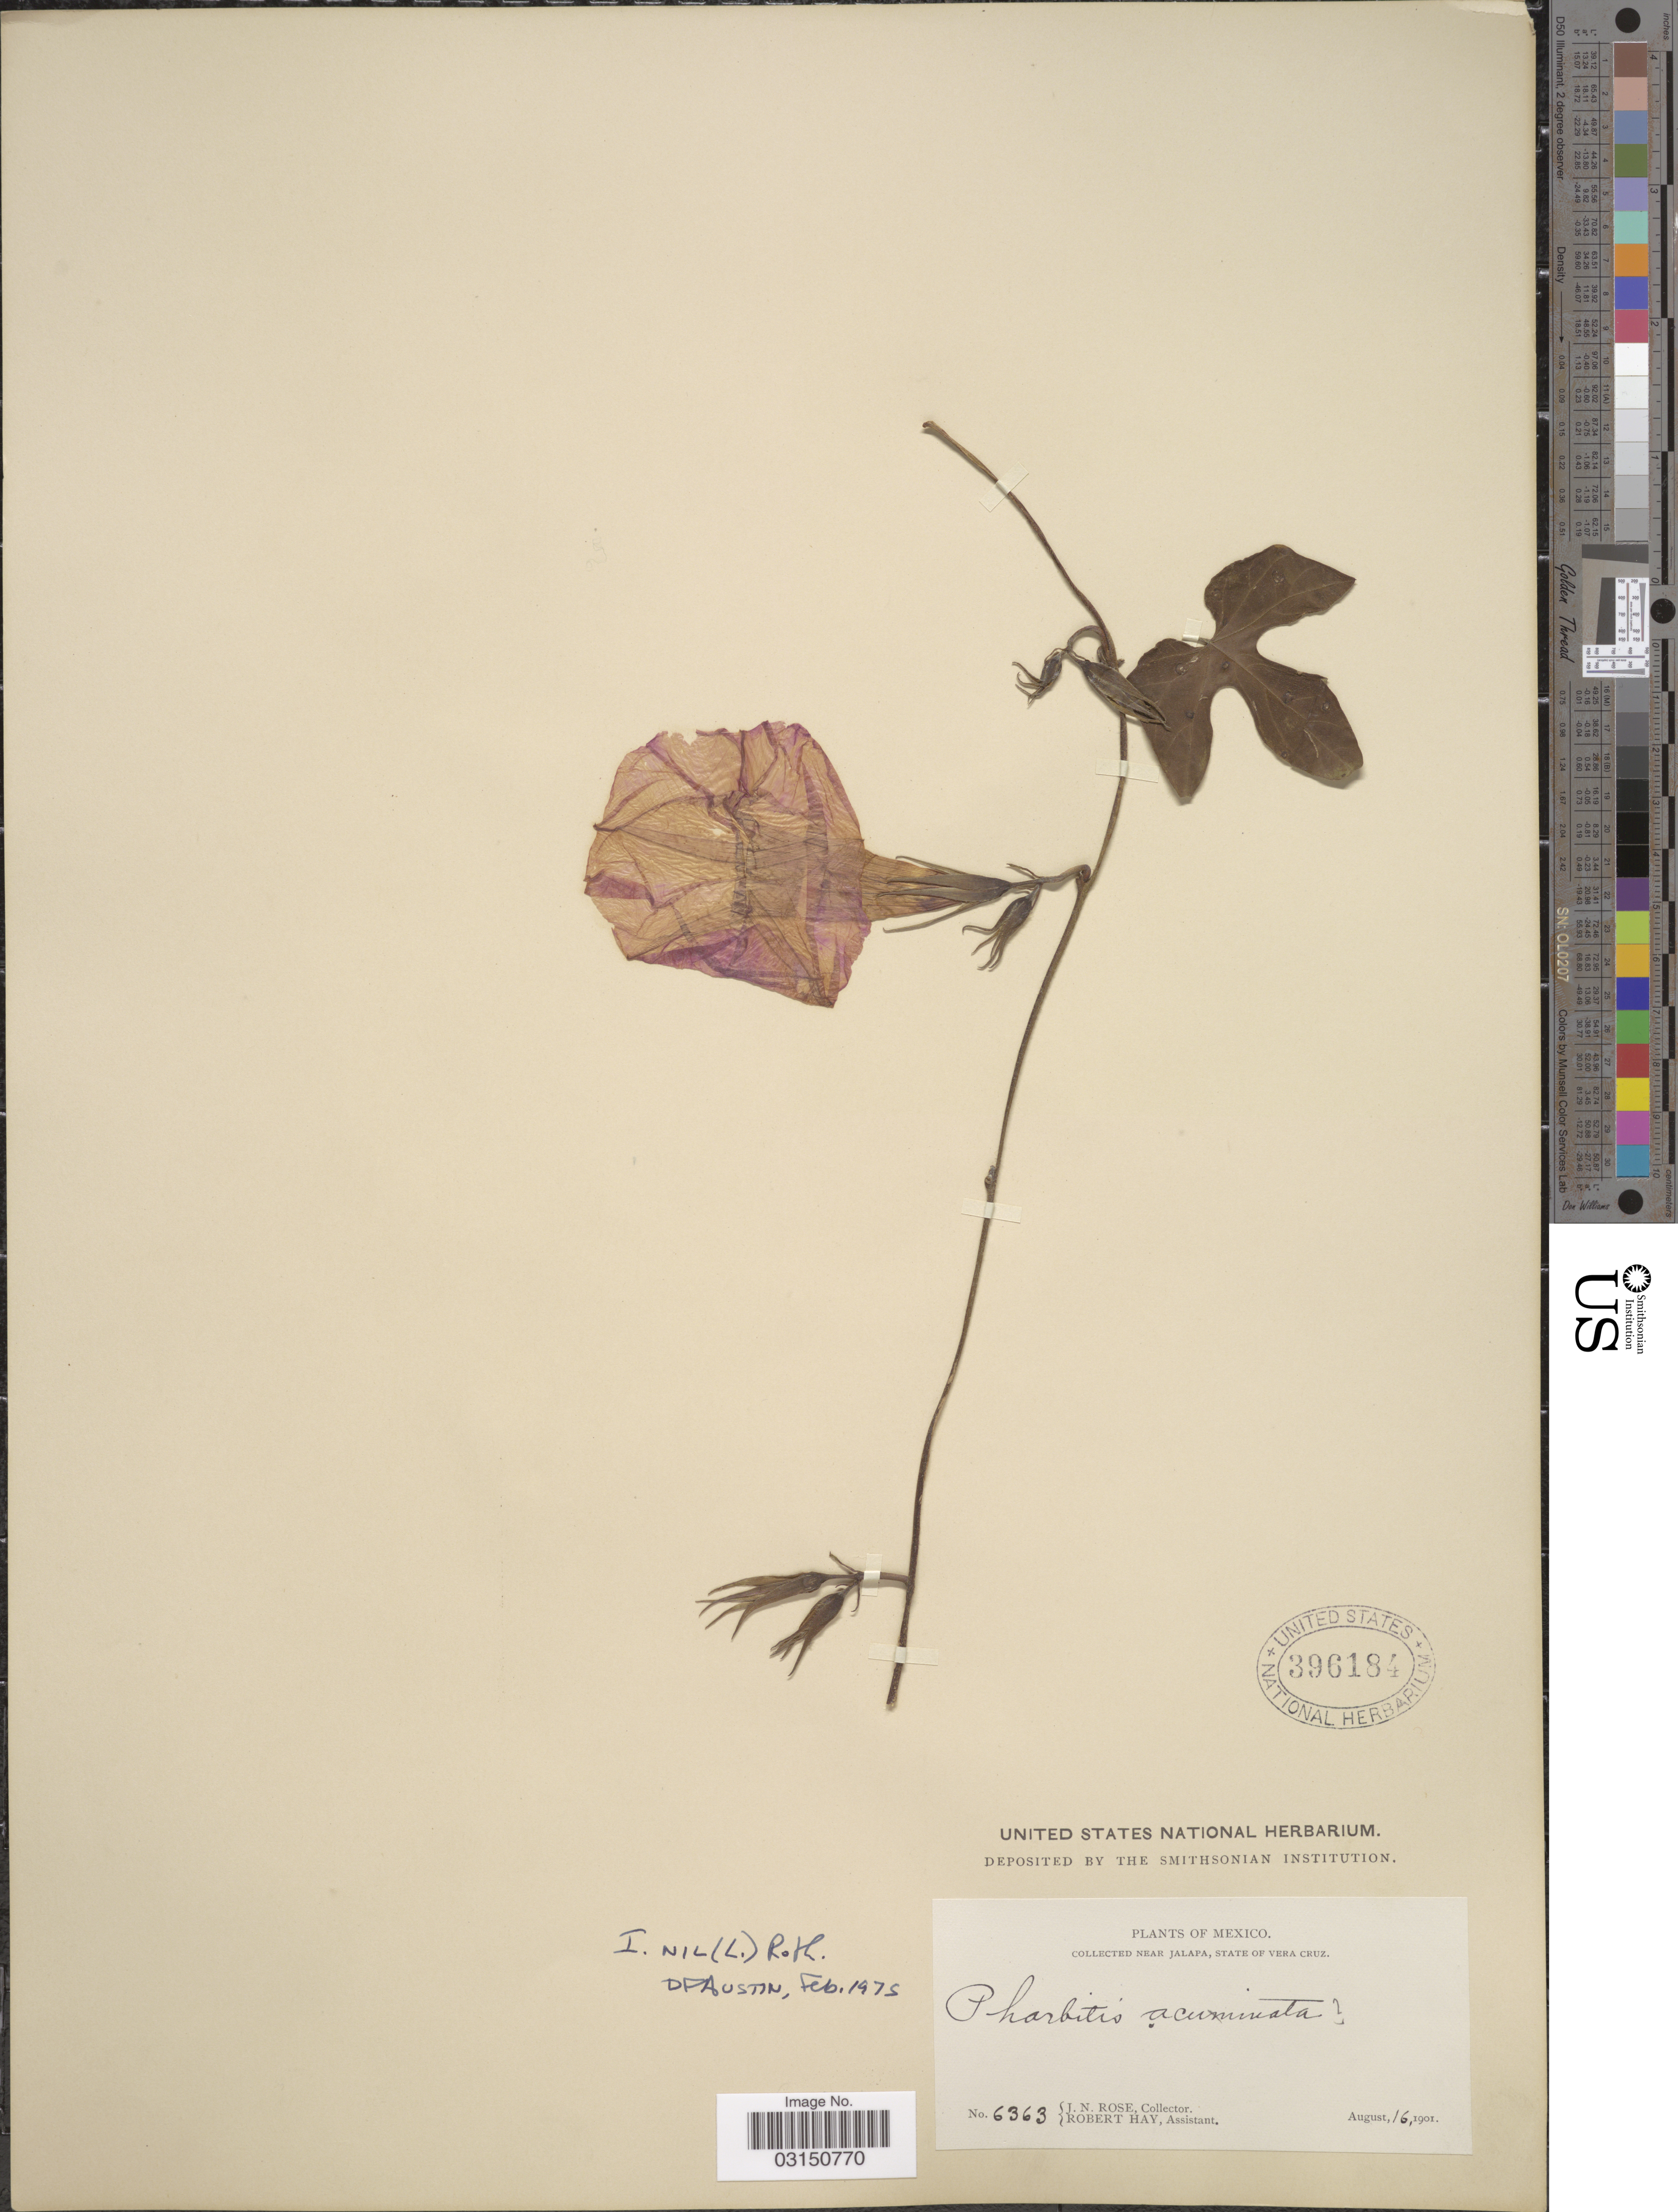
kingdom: Plantae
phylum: Tracheophyta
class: Magnoliopsida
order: Solanales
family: Convolvulaceae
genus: Ipomoea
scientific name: Ipomoea nil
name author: (L.) Roth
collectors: J. N. Rose & R. H. Hay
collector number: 6363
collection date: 1901-08-16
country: Mexico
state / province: Veracruz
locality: Near Jalapa. State of Vera Cruz.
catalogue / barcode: US 396184